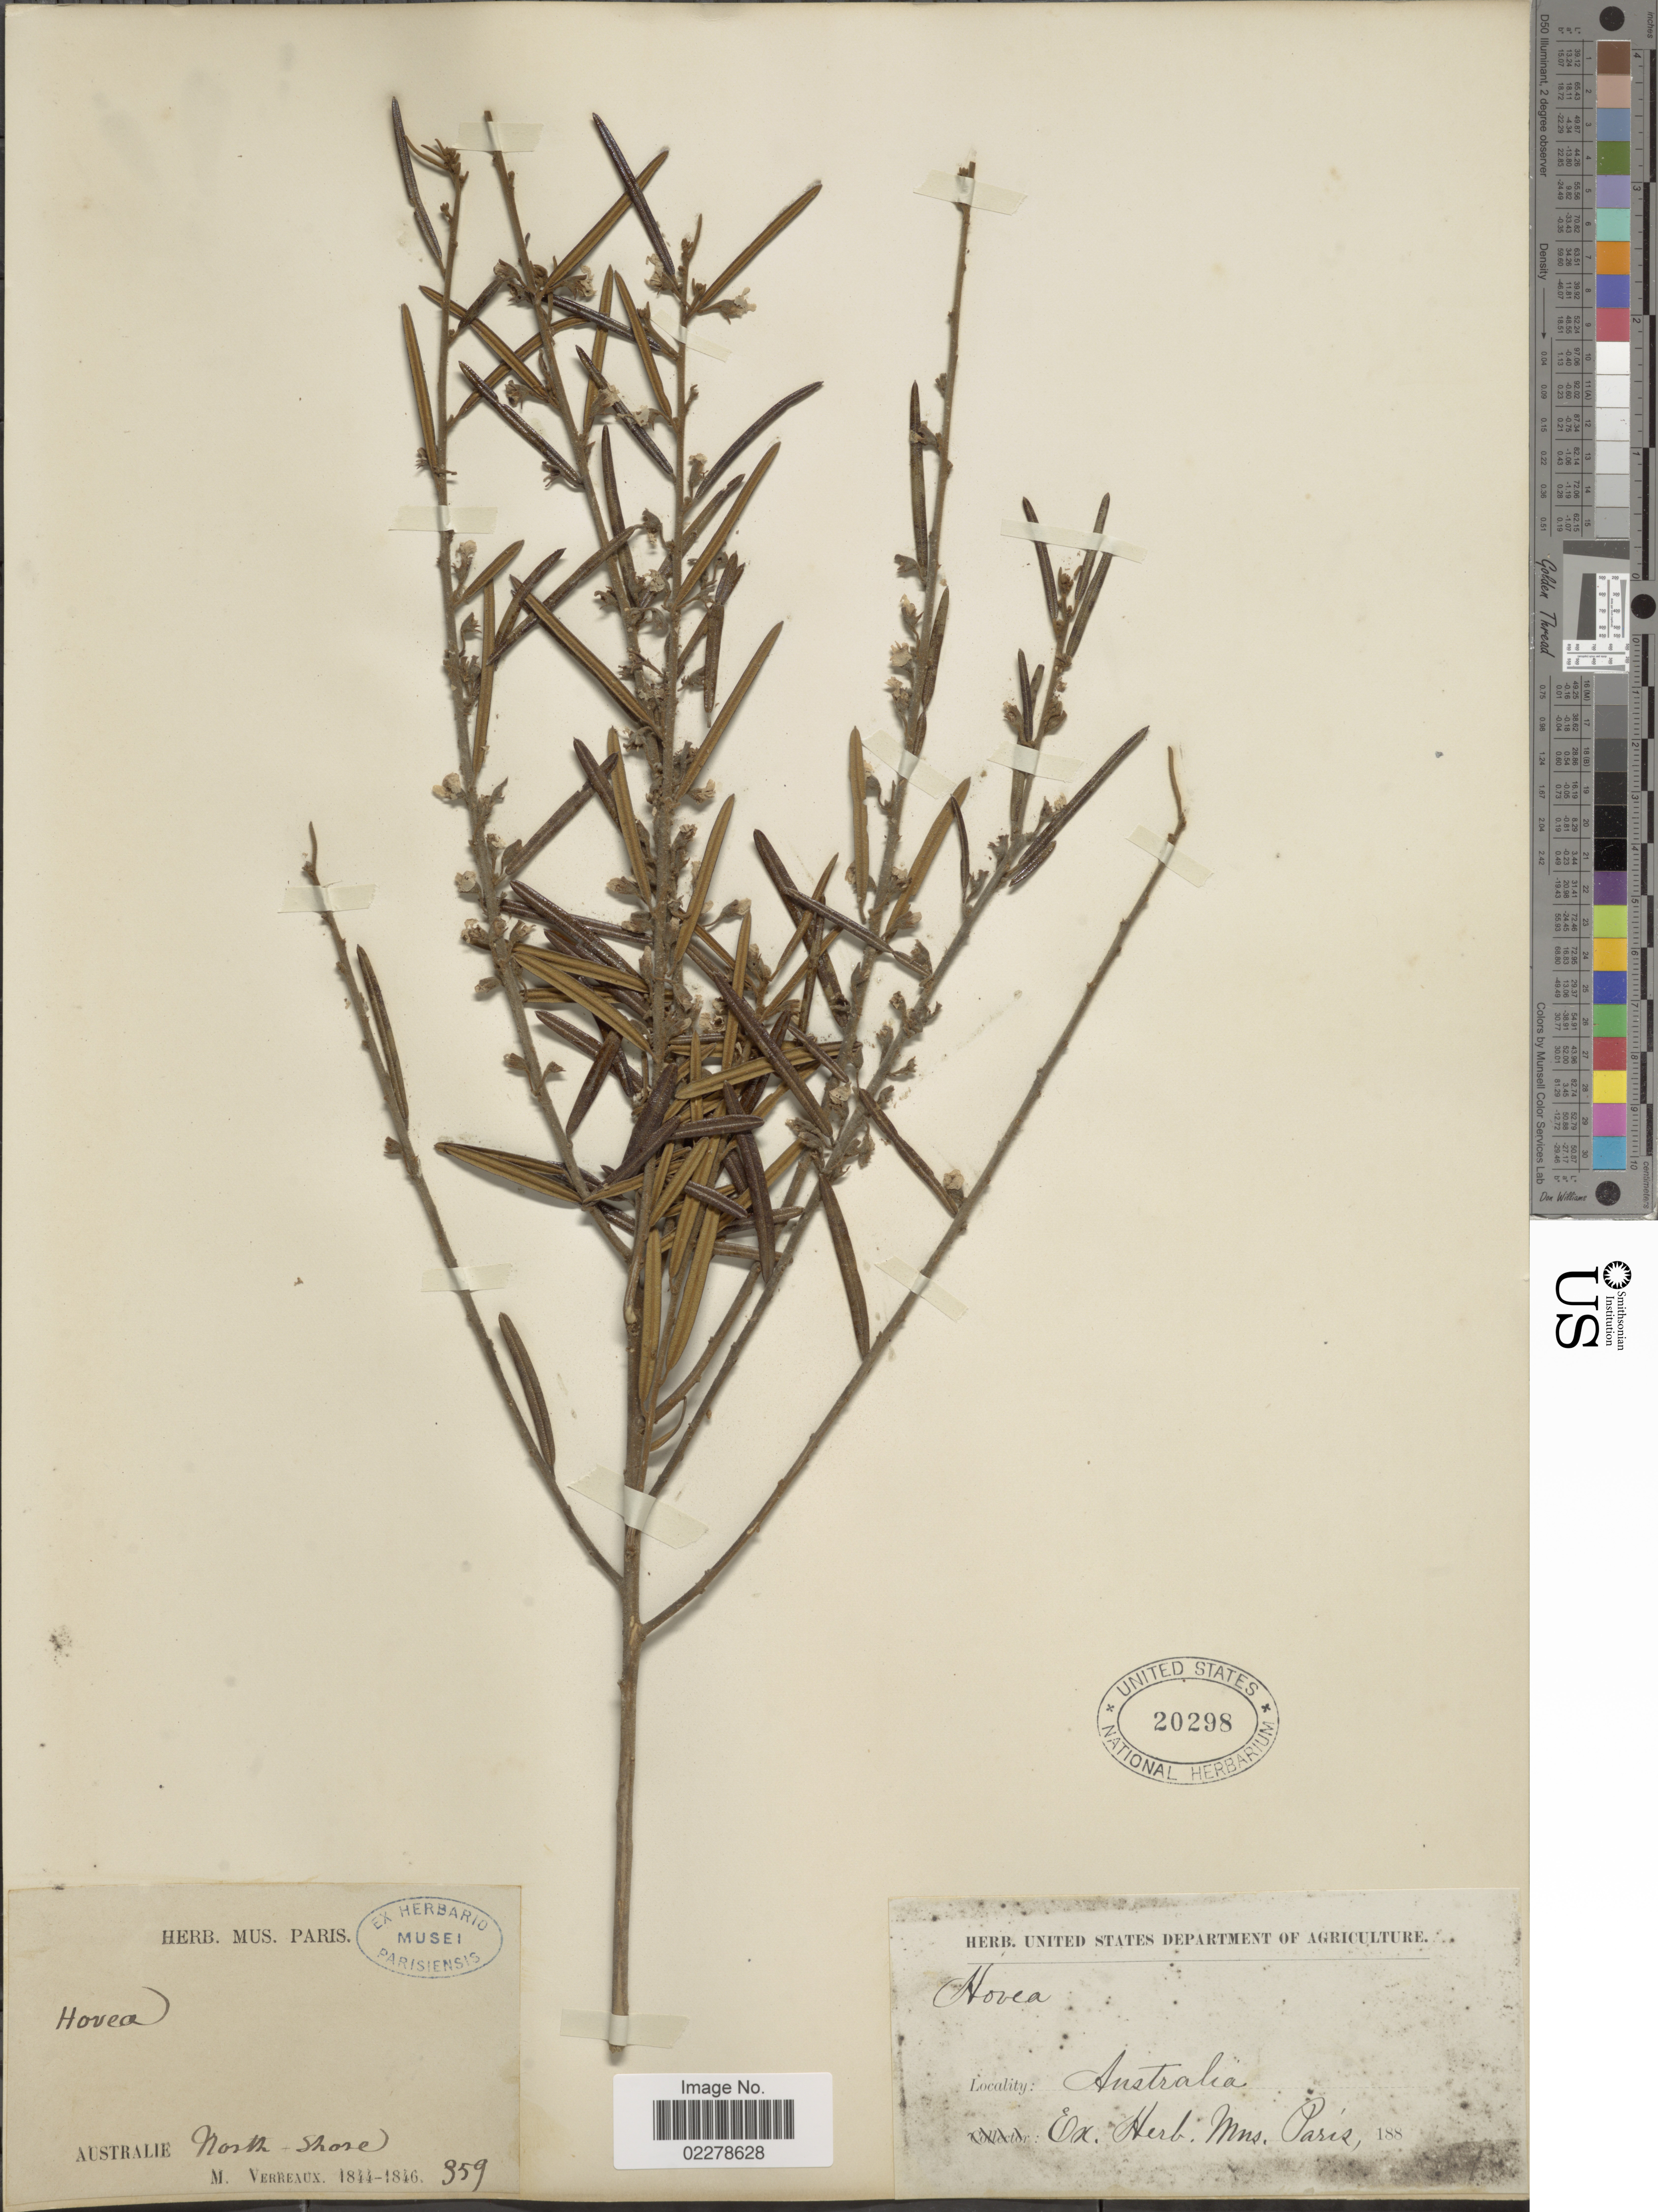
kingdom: Plantae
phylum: Tracheophyta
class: Magnoliopsida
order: Fabales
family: Fabaceae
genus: Hovea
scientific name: Hovea sp.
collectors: M. Verreaux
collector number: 359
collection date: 1844/1846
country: Australia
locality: Australie. North - shore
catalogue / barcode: US 20298